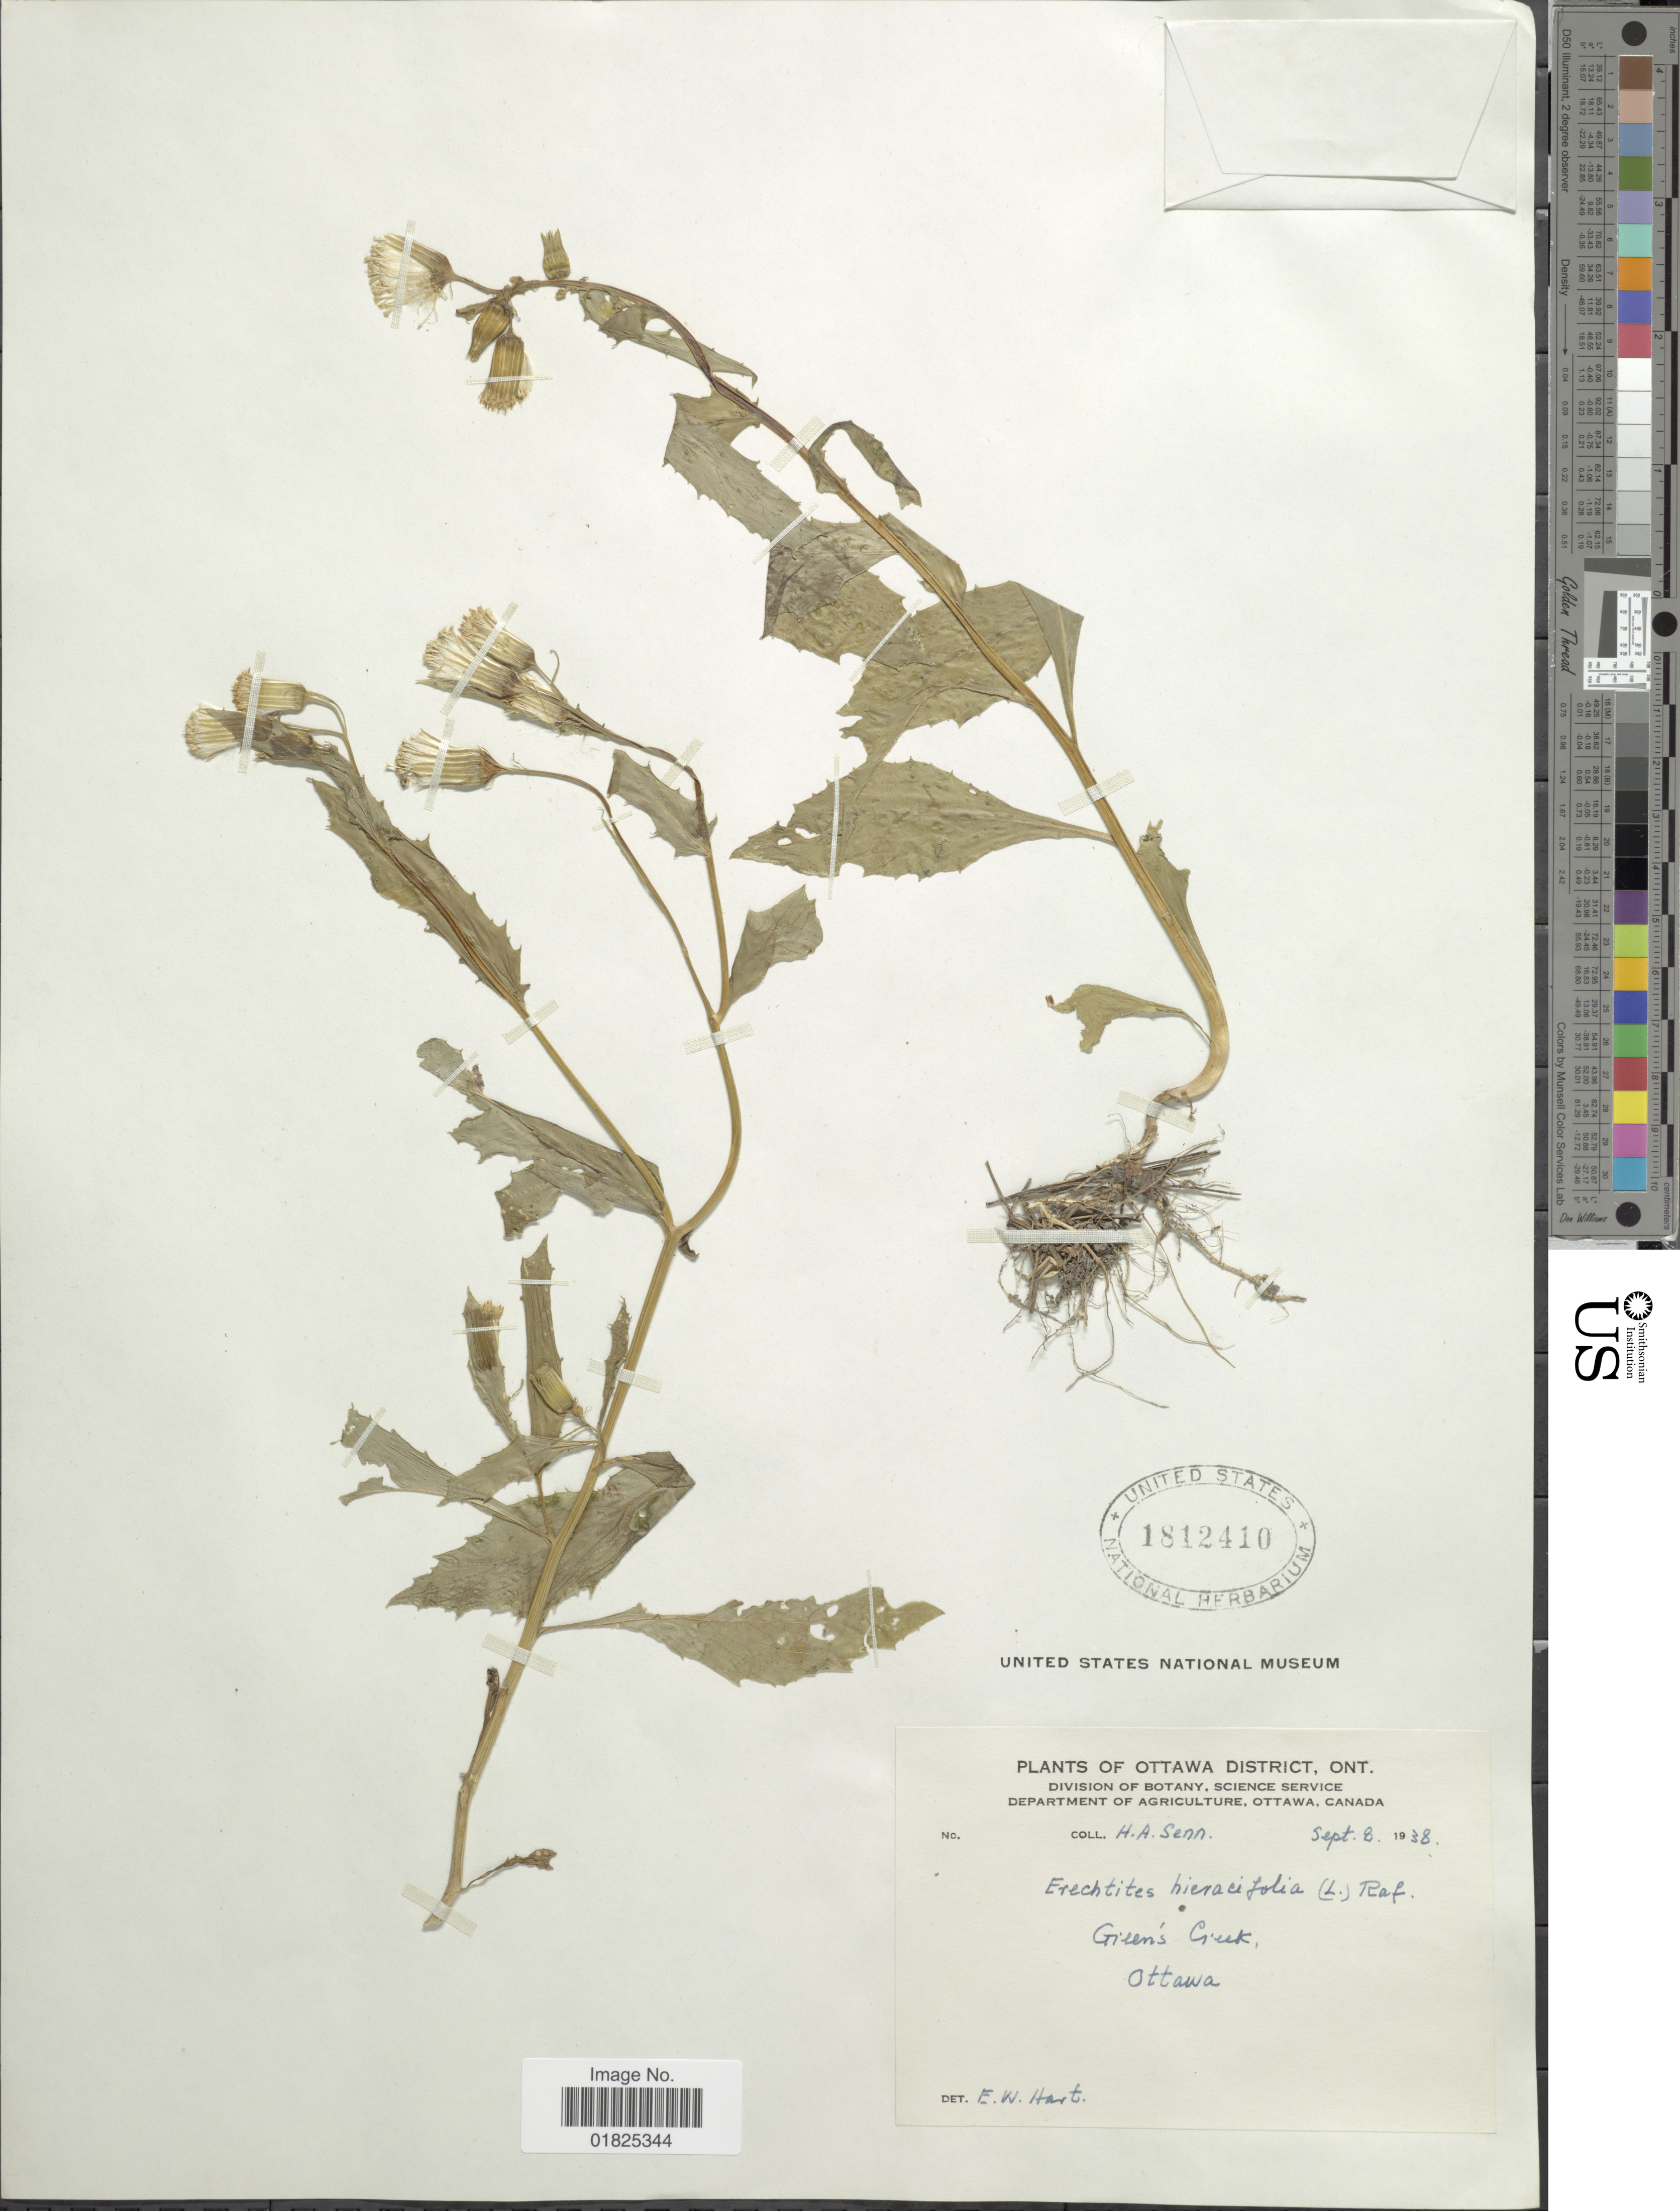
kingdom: Plantae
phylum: Tracheophyta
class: Magnoliopsida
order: Asterales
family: Asteraceae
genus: Erechtites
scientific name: Erechtites hieraciifolius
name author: (L.) Raf. ex DC.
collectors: H. Senn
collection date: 1938-09-08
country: Canada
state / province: Ontario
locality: Green's Creek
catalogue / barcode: US 1812410